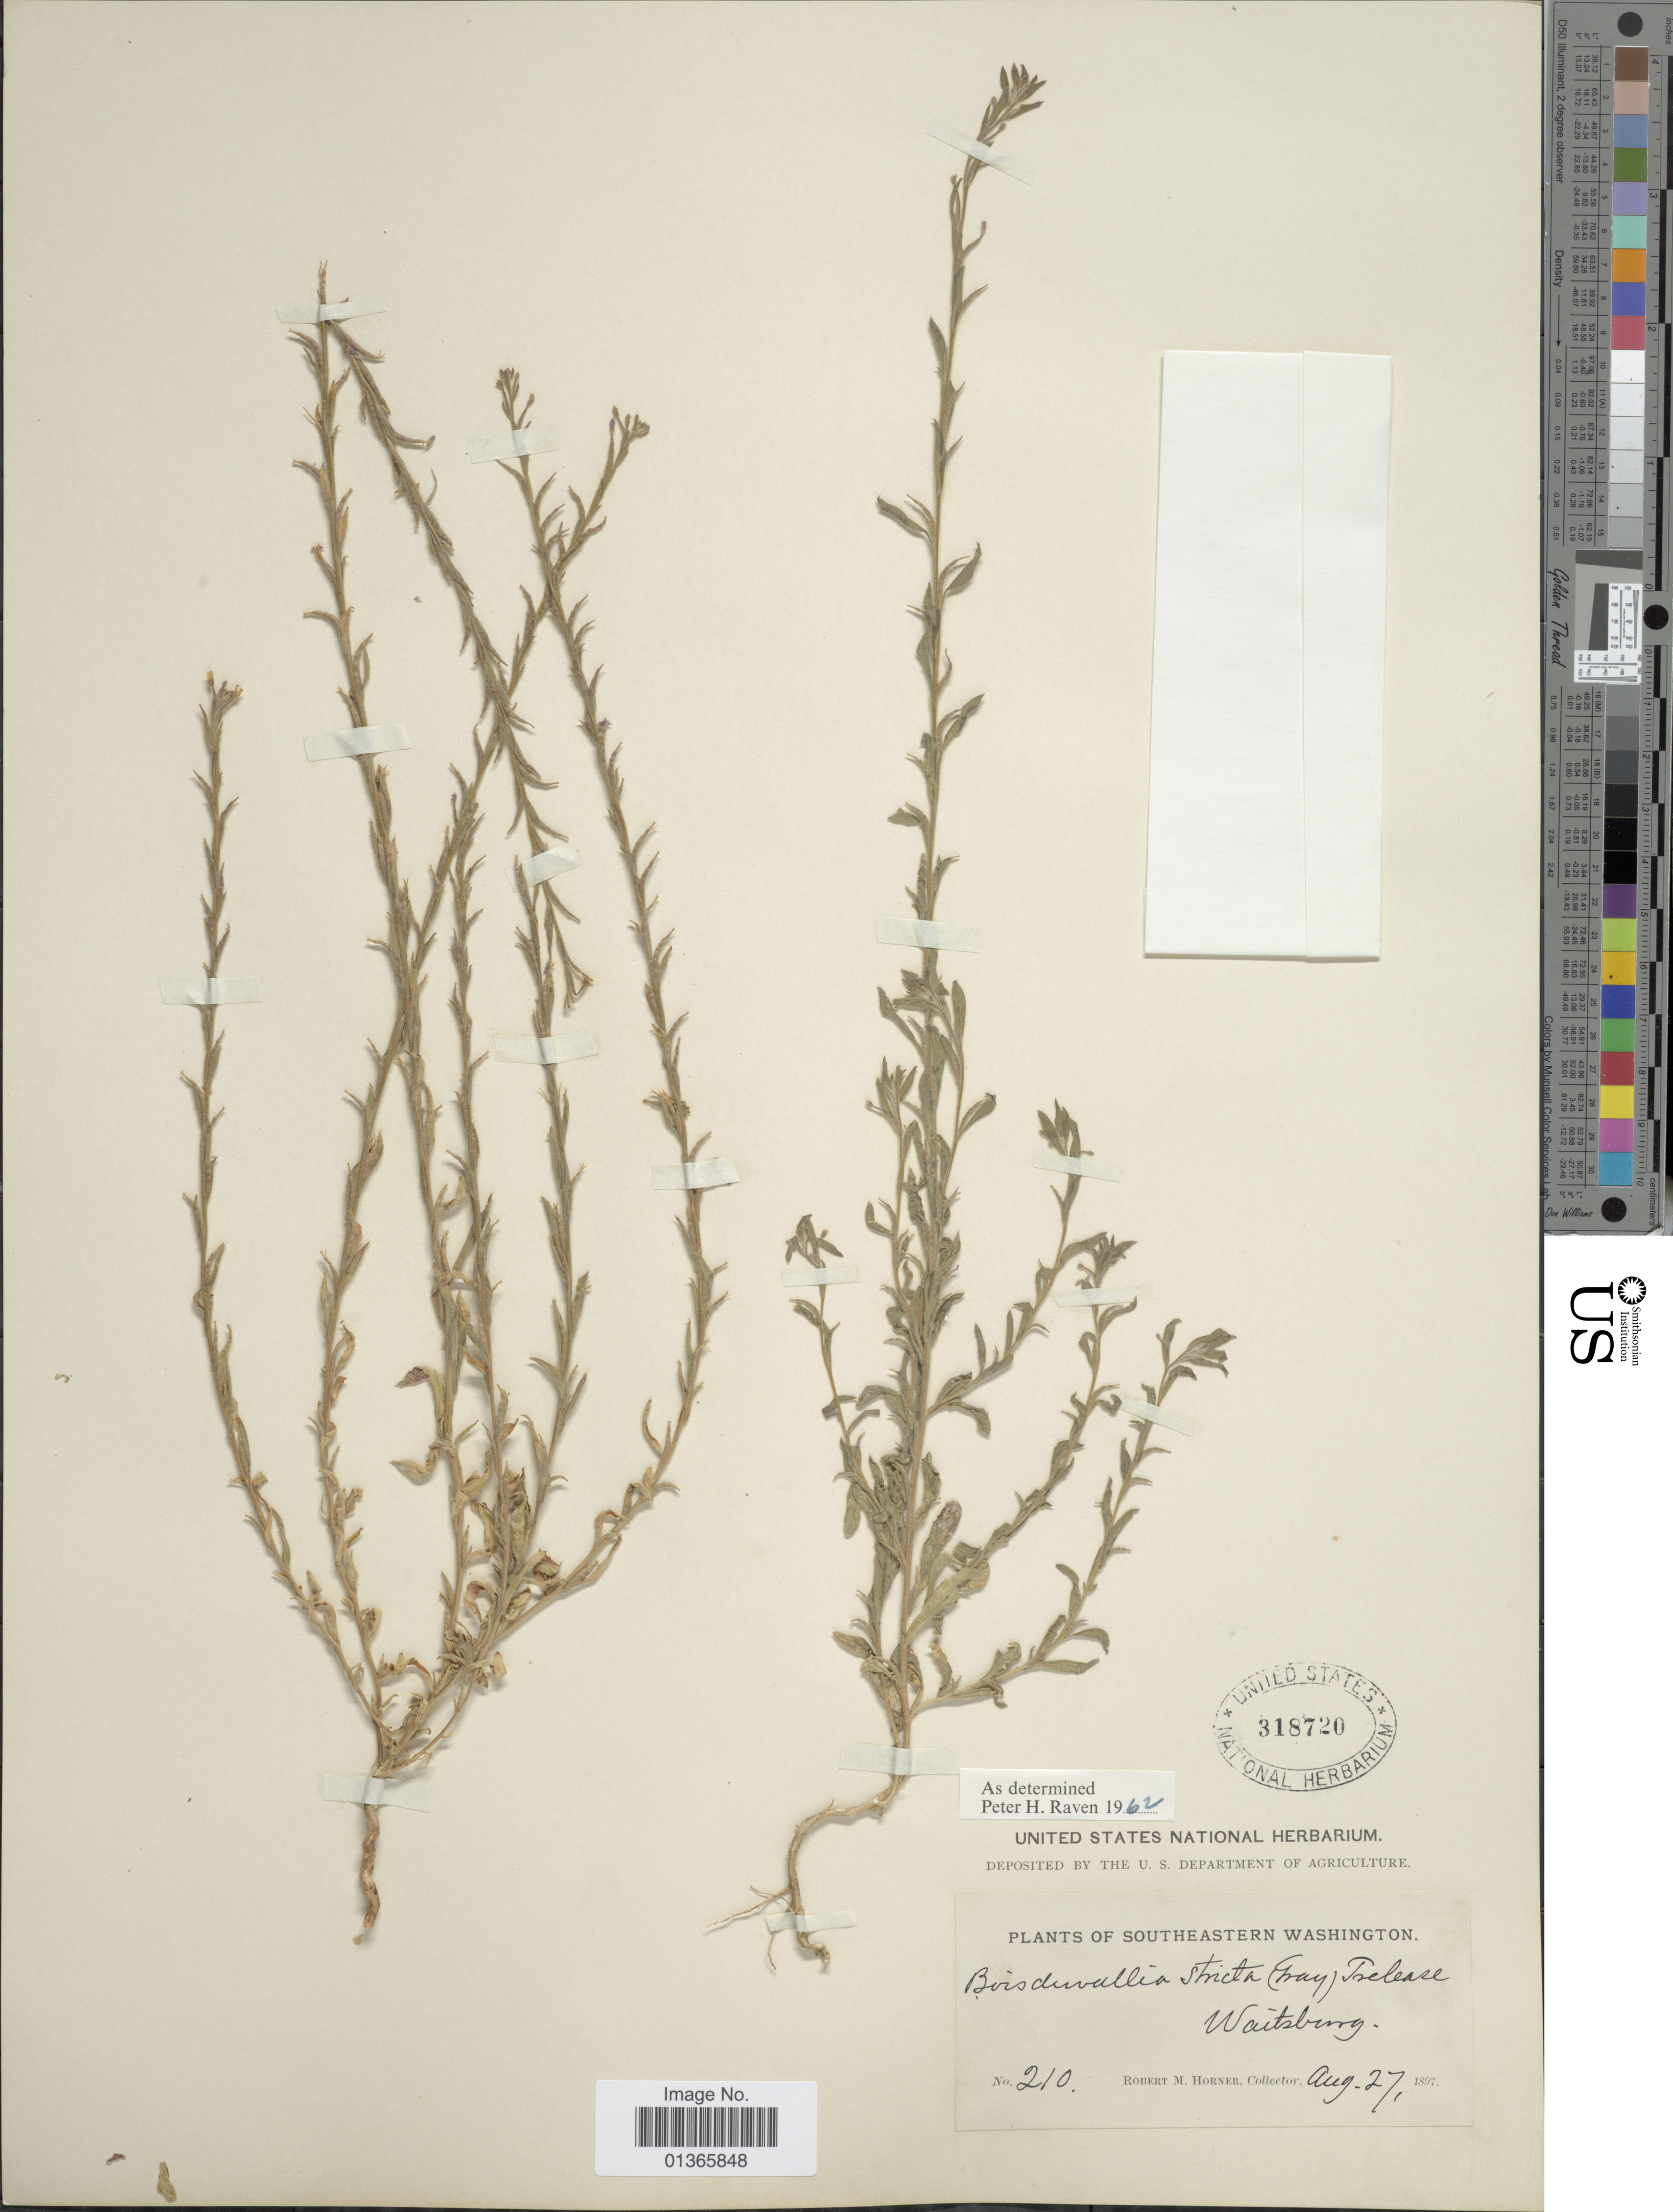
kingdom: Plantae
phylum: Tracheophyta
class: Magnoliopsida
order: Myrtales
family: Onagraceae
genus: Epilobium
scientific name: Epilobium torreyi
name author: (S. Watson) Hoch & P.H. Raven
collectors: R. Horner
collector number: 210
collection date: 1897-08-27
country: United States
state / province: Washington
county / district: Walla Walla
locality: Southeastern Washington. Waitsburg.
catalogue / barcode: US 318720